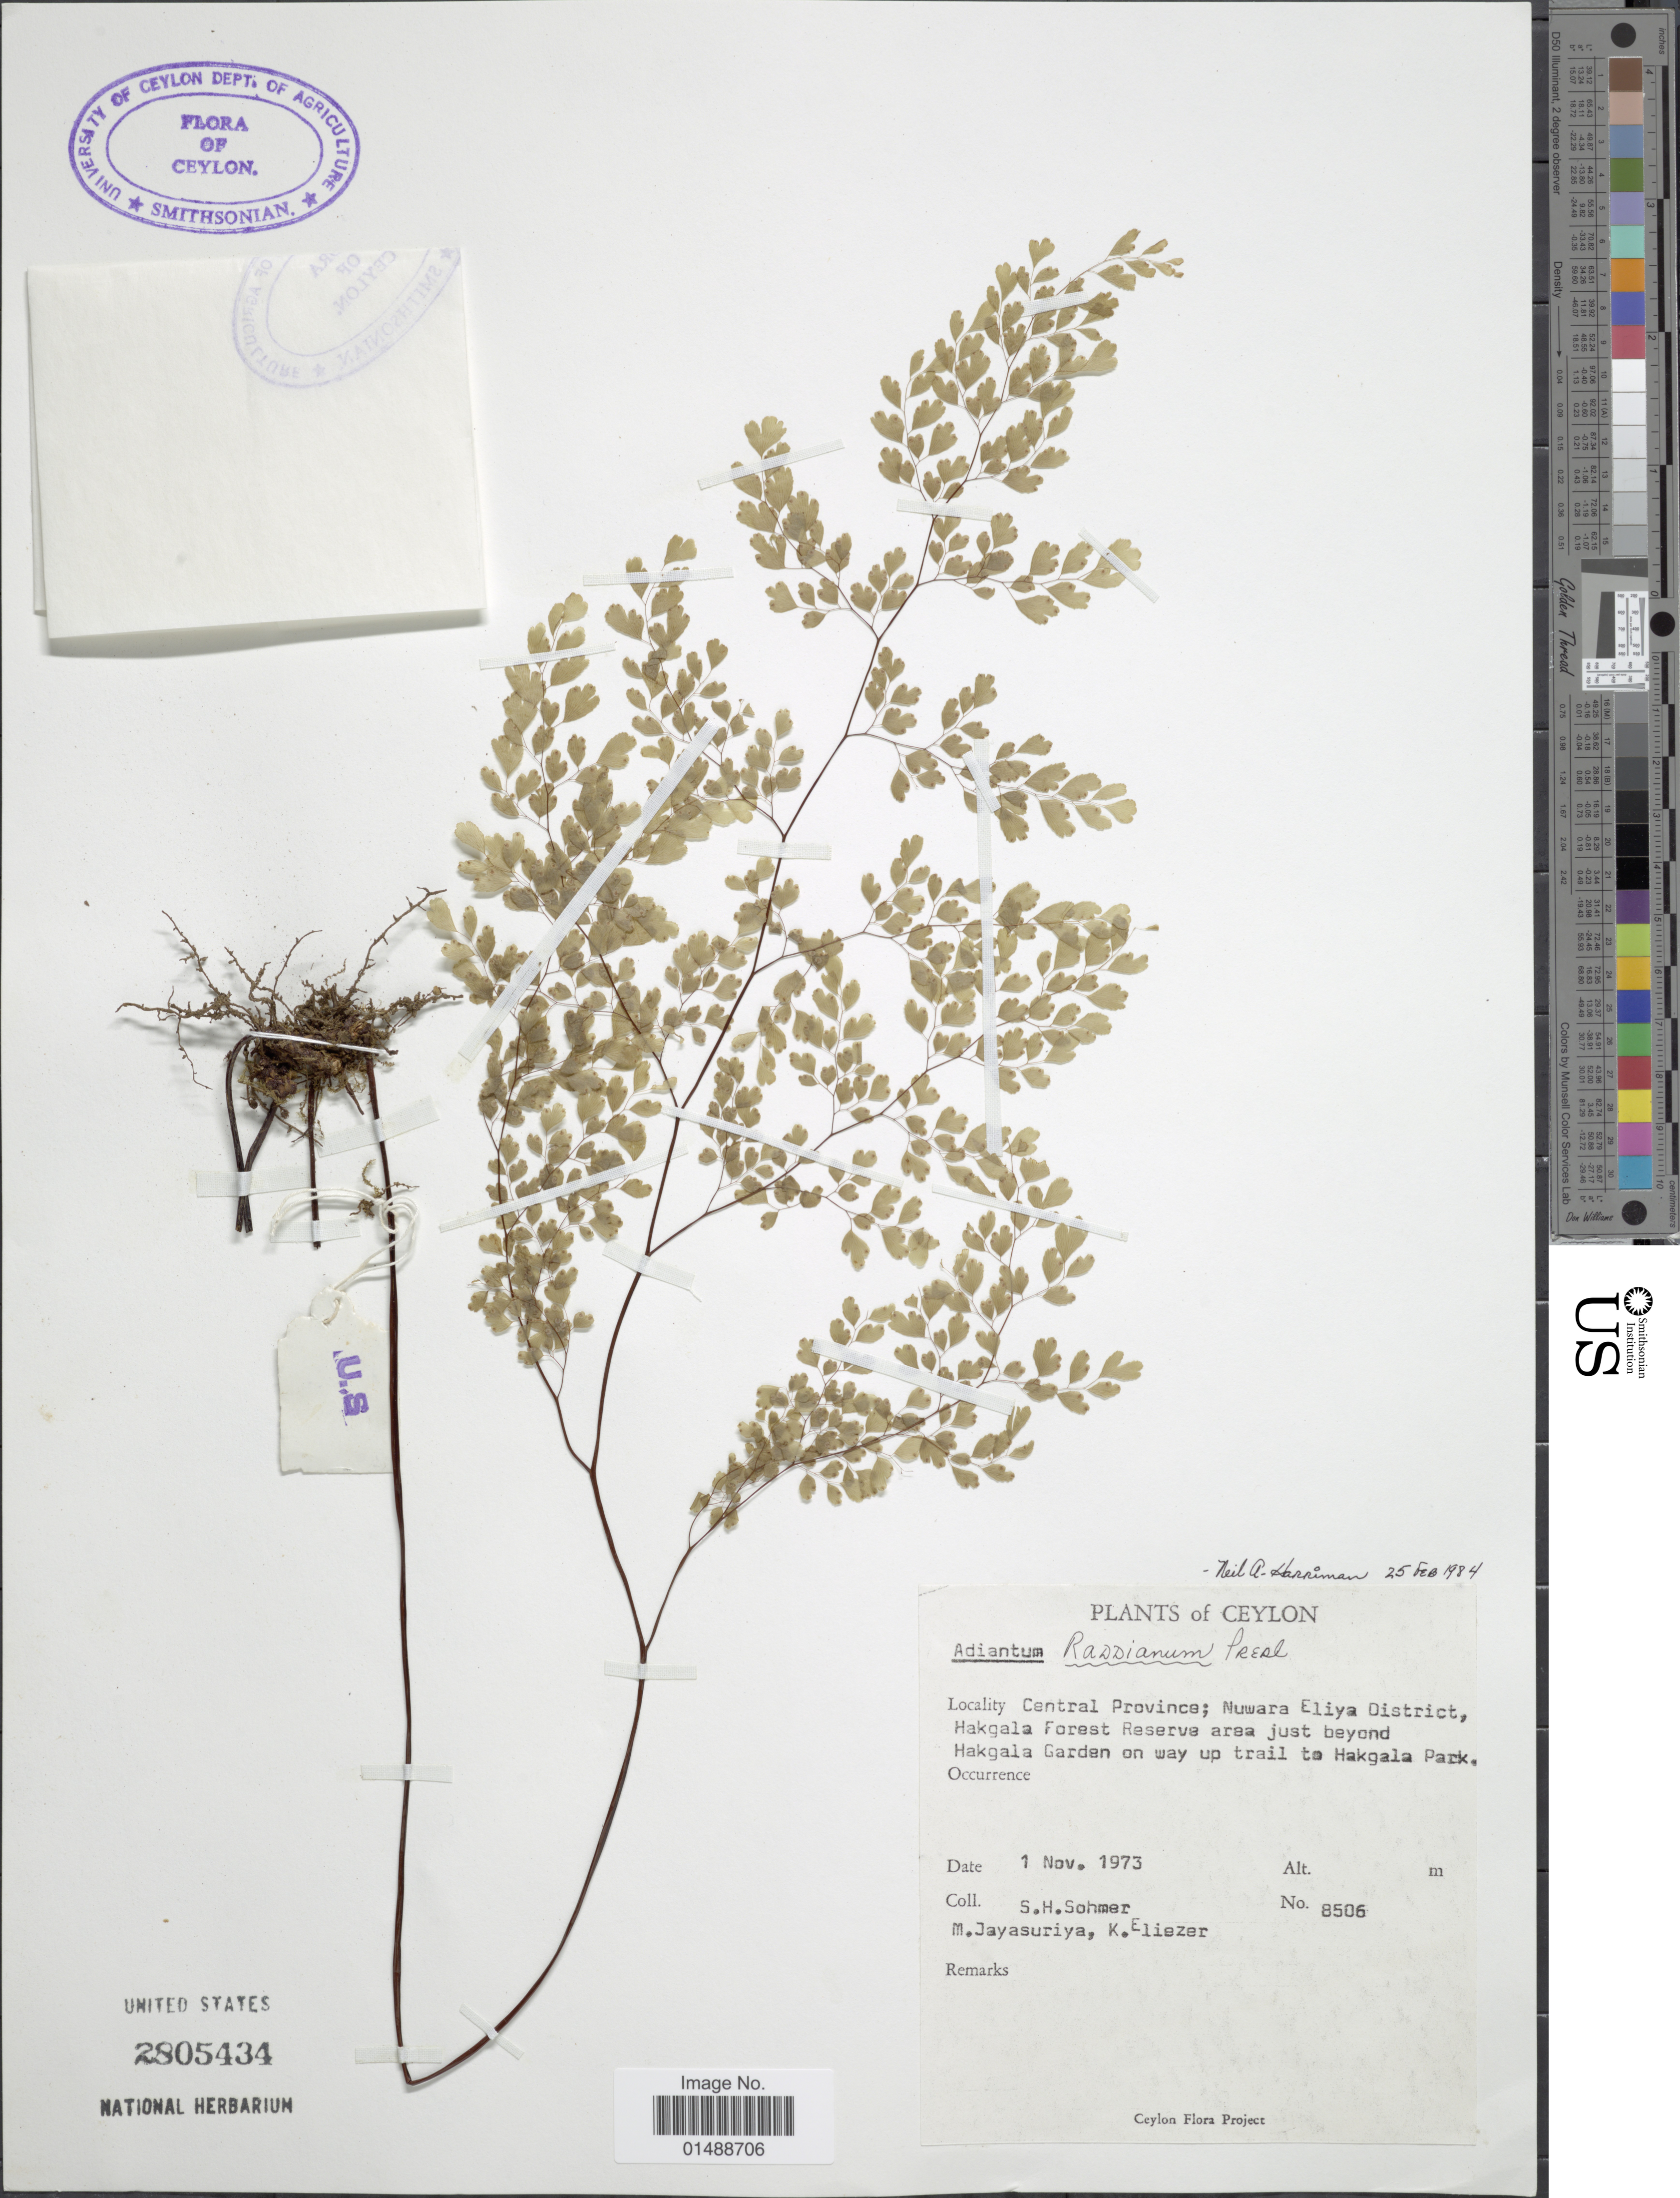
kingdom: Plantae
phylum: Tracheophyta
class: Polypodiopsida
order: Polypodiales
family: Pteridaceae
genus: Adiantum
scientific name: Adiantum raddianum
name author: C. Presl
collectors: S. H. Sohmer, M. Jayasuria & K. Eliezer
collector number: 8506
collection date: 1973-11-01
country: Sri Lanka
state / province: Central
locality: Ceylon, Central Procvince, Nuwara Eliya District. Hakgala Forest Reverve area just beyond Hakgala Garden on way up trail to Hakgala Park.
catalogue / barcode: US 2805434